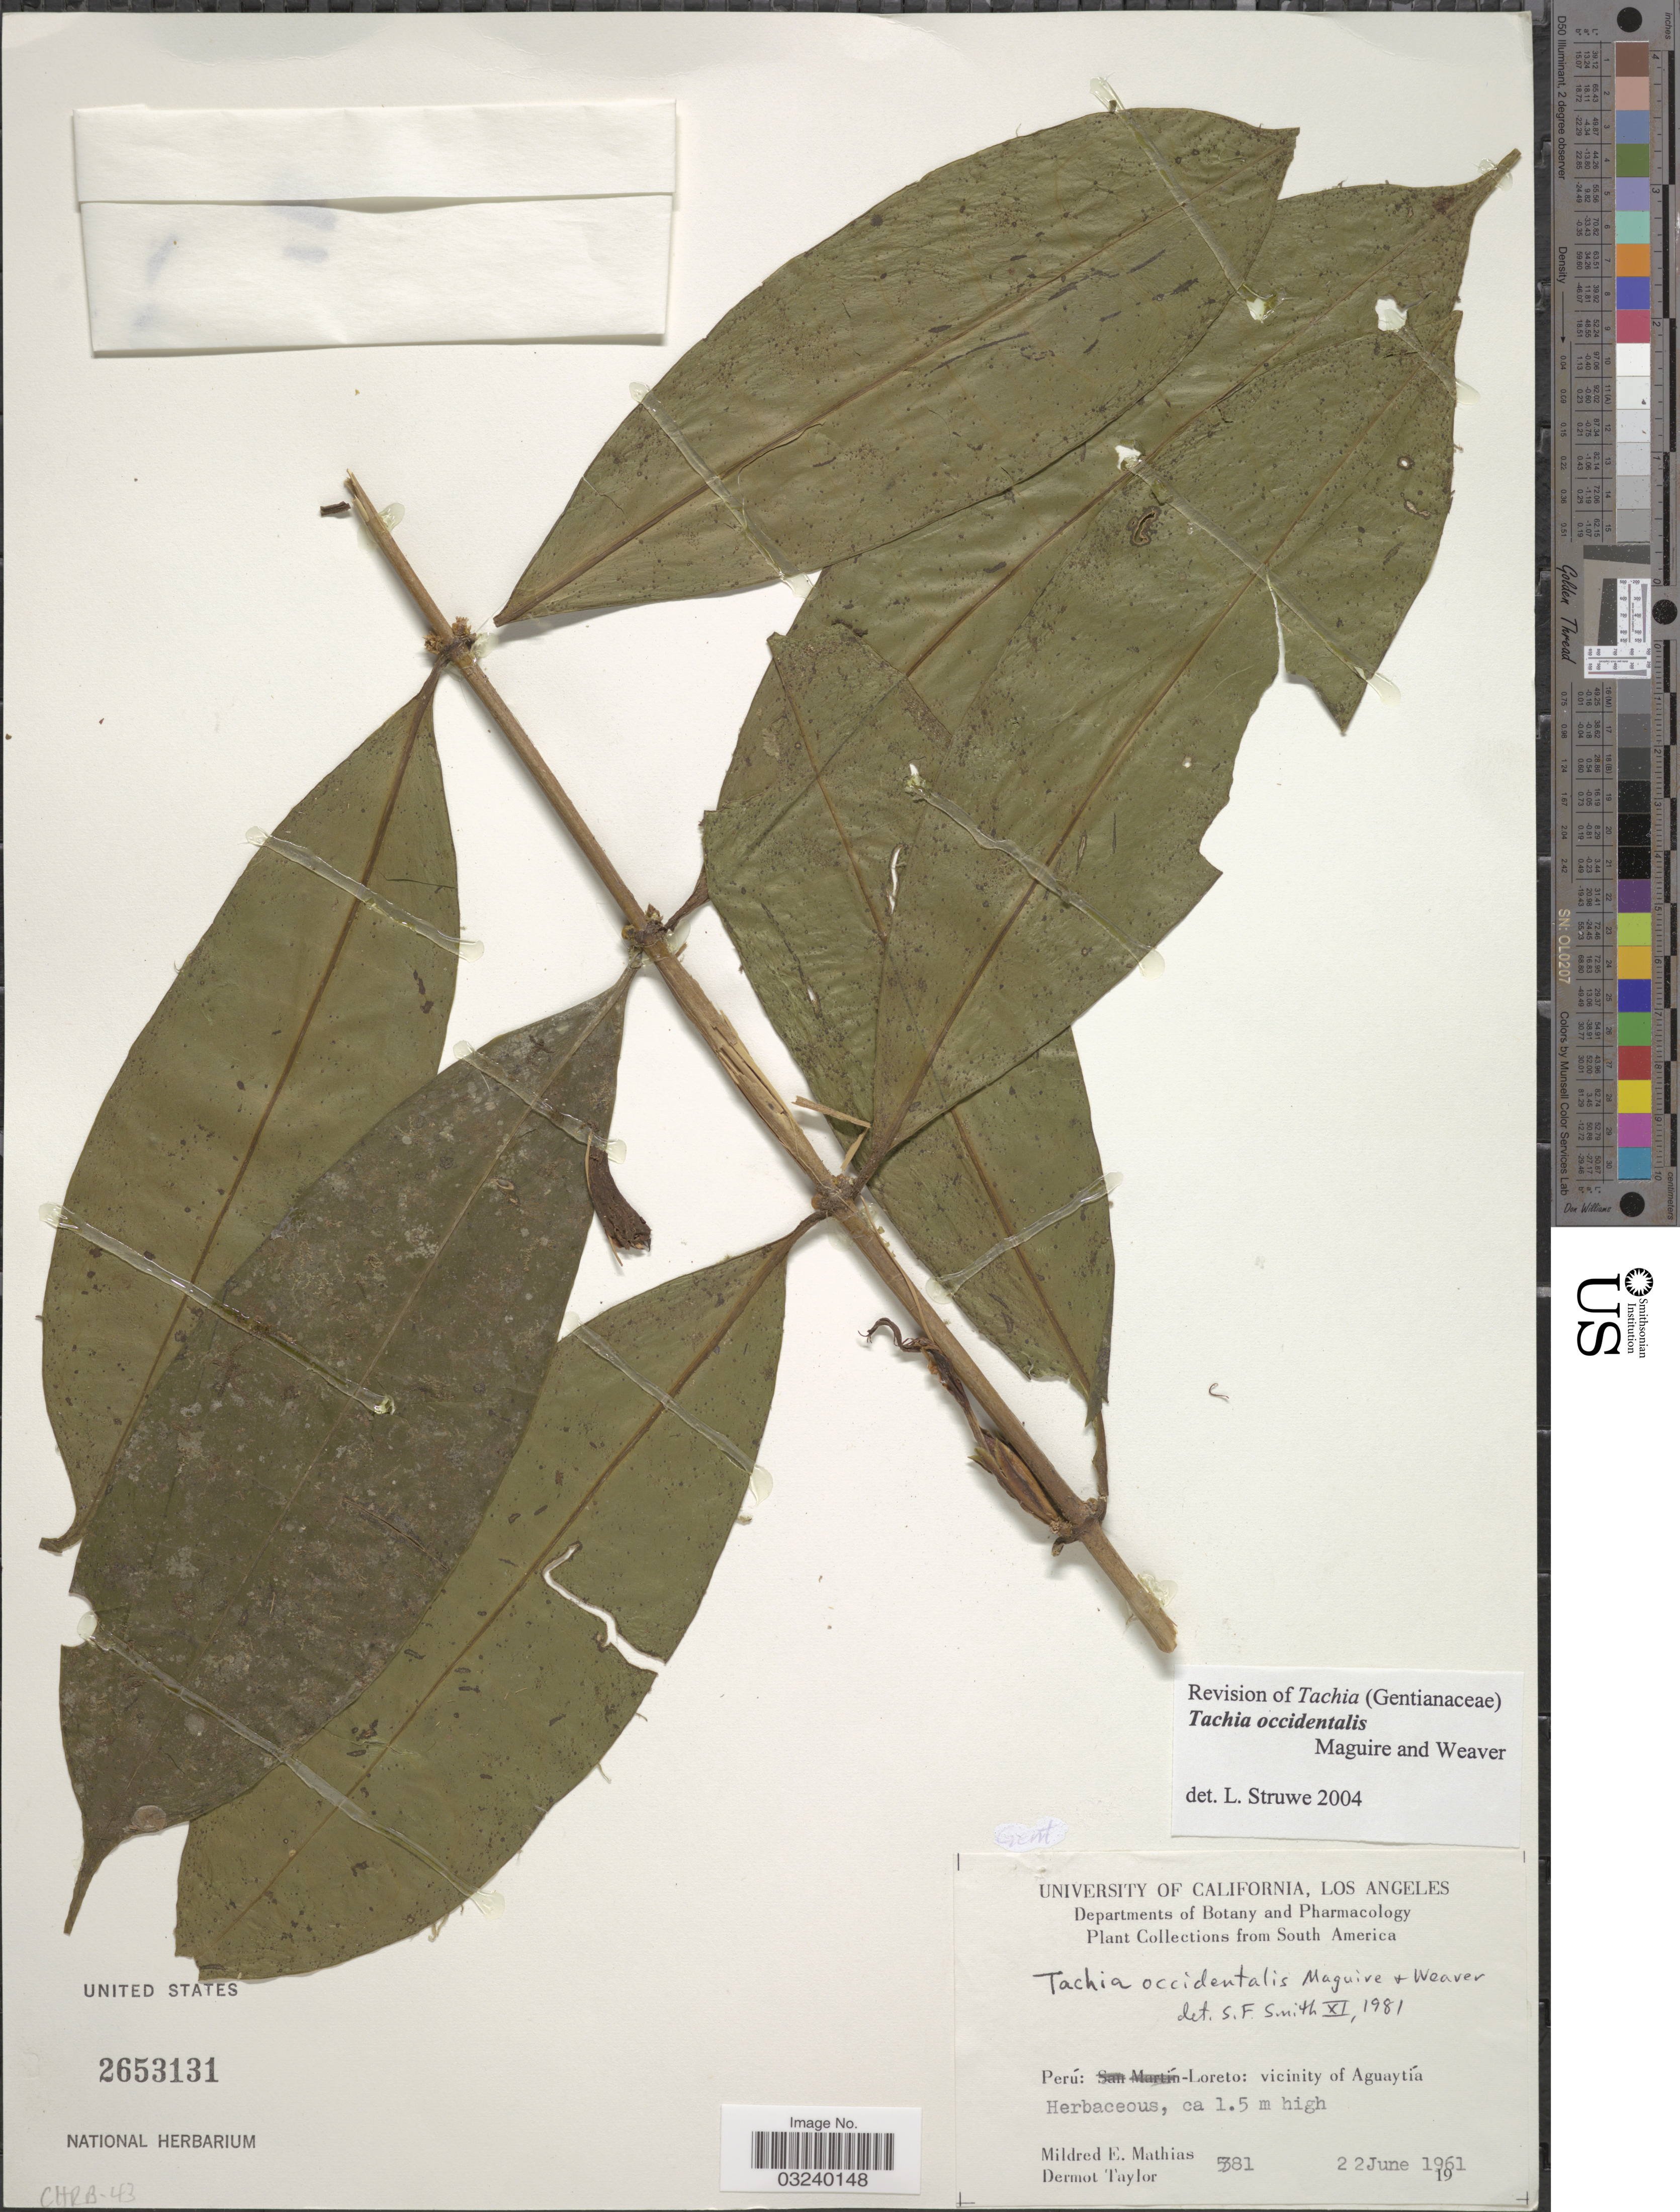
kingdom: Plantae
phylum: Tracheophyta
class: Magnoliopsida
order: Gentianales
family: Gentianaceae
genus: Tachia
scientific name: Tachia occidentalis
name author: Maguire & Weaver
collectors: M. E. Mathias & D. Taylor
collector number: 5381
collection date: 1961-06-22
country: Peru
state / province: Loreto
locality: Vicinity of Aguaytía.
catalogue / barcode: US 2653131